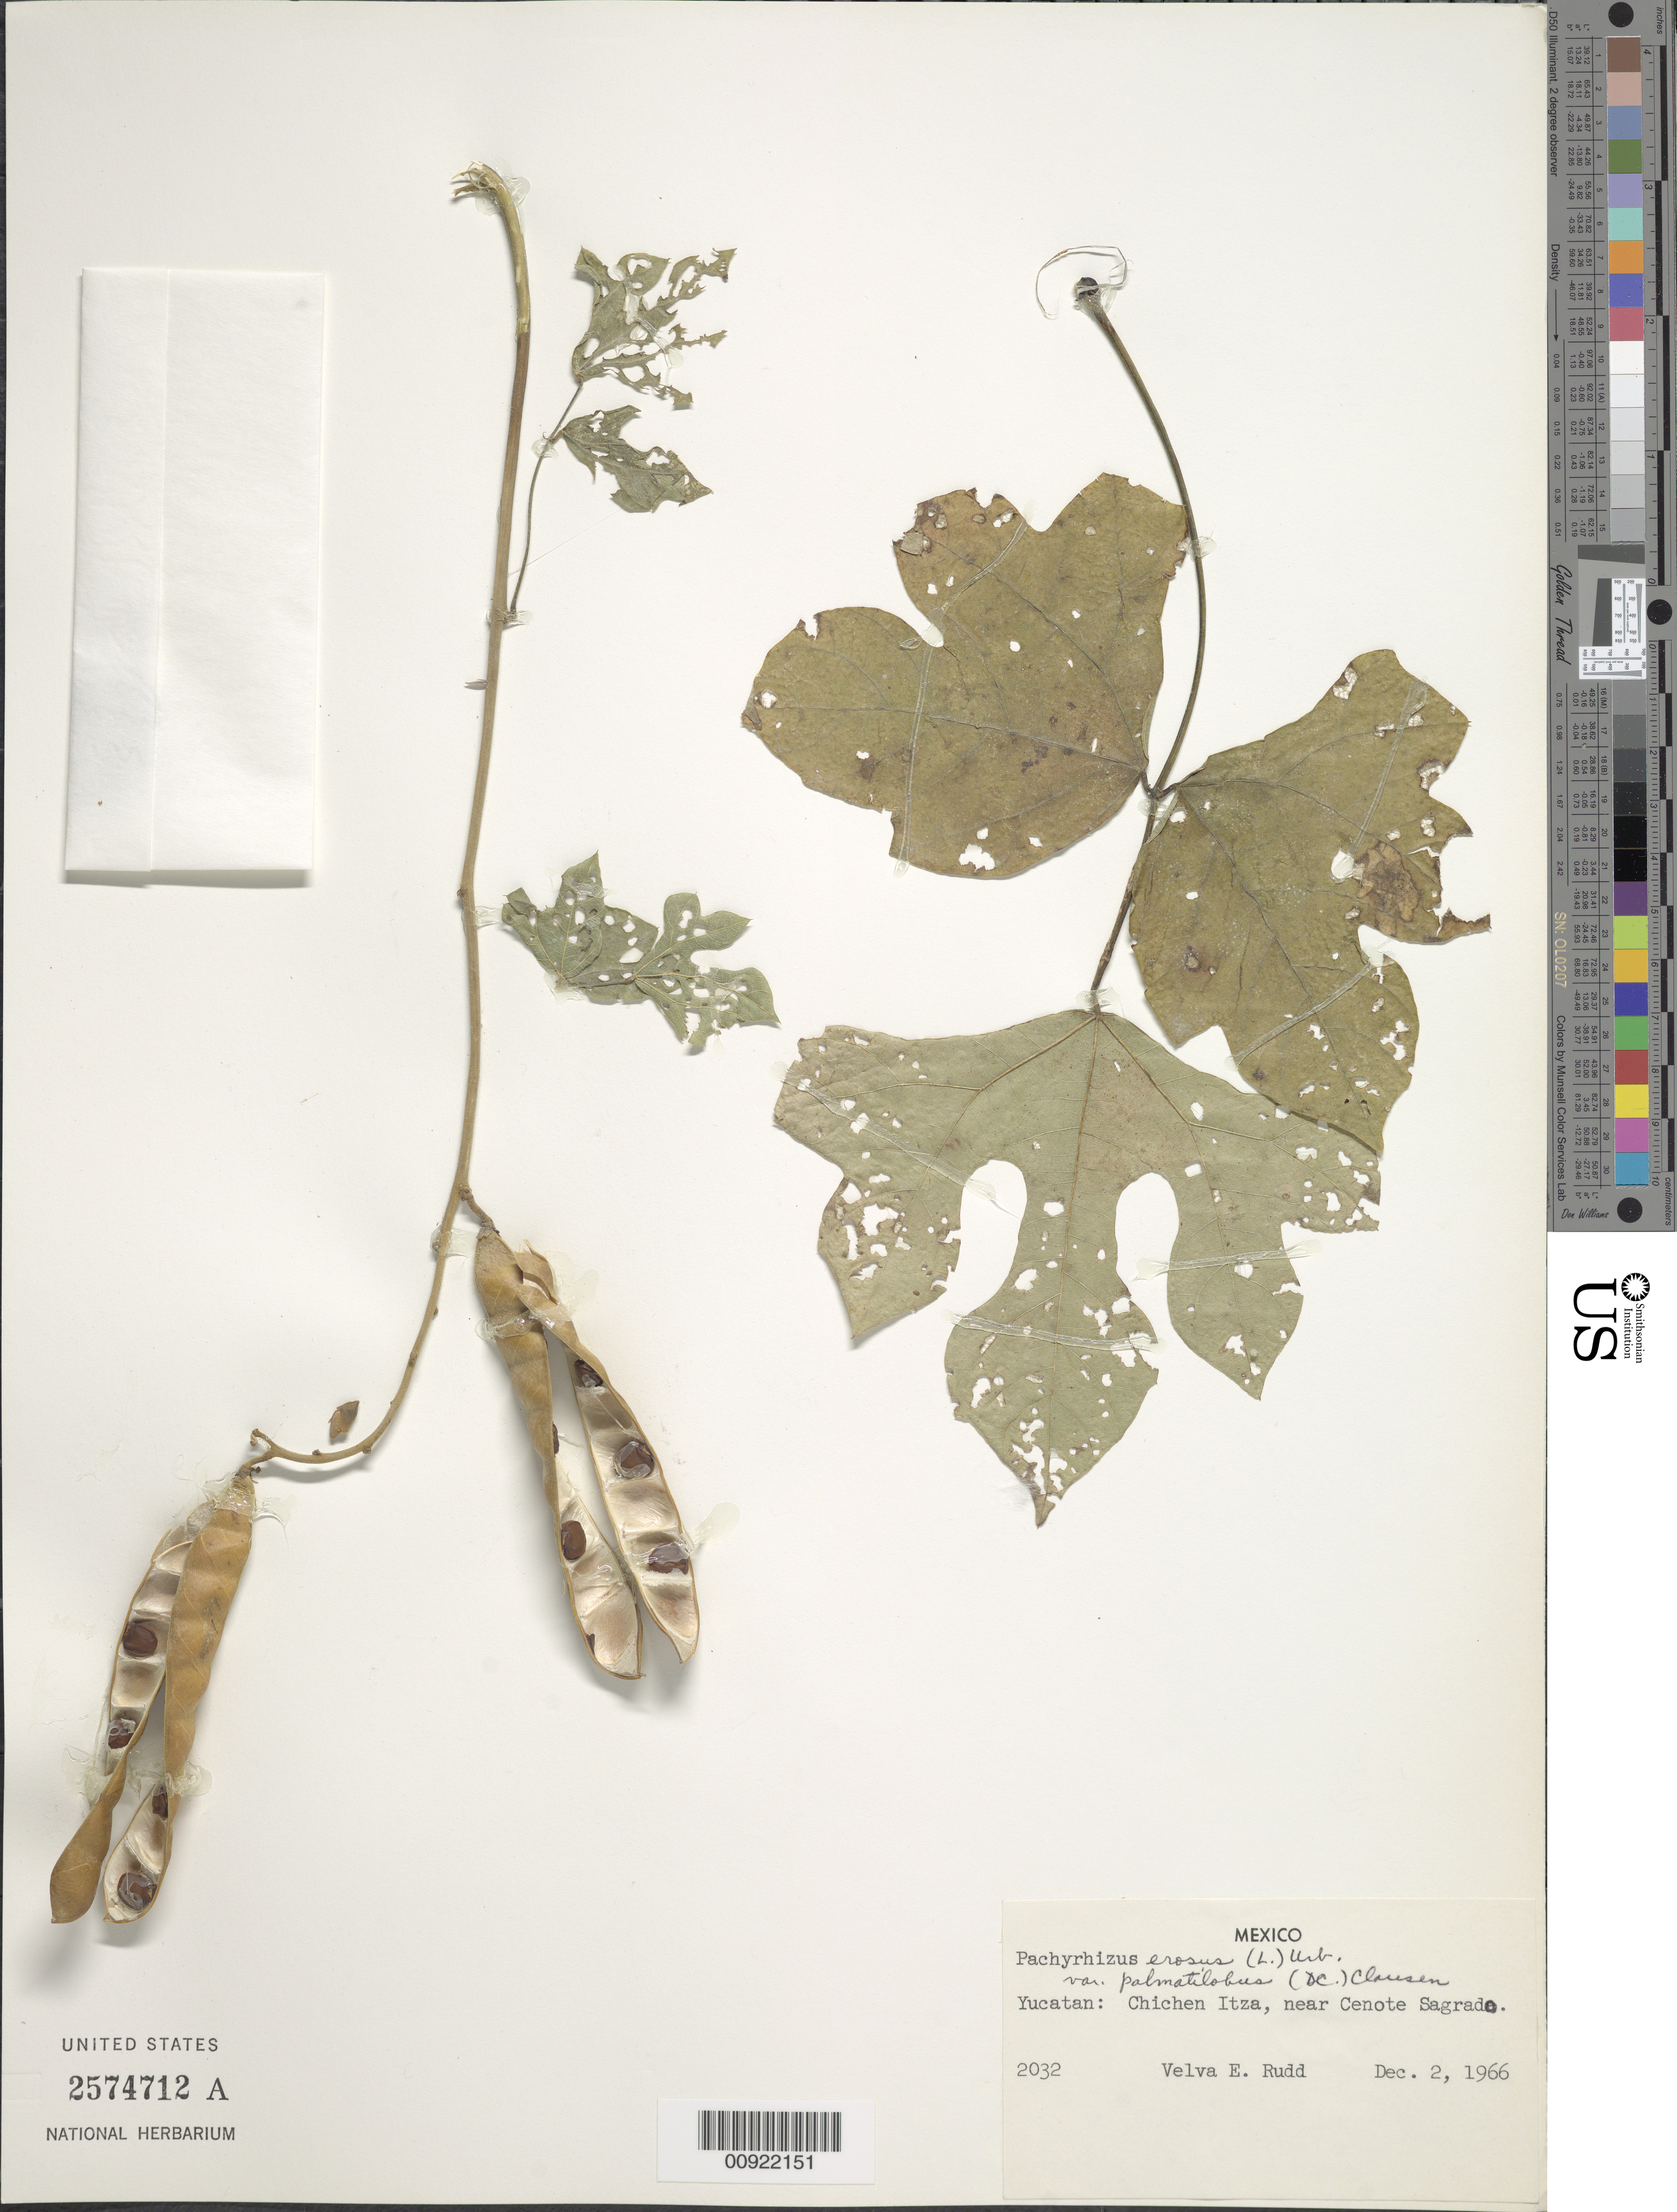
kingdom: Plantae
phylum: Tracheophyta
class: Magnoliopsida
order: Fabales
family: Fabaceae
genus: Pachyrhizus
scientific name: Pachyrhizus erosus var. palmatilobus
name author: (L.) Urb.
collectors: V. E. Rudd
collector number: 2032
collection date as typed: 02 Dec 1966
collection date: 1966-12-02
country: Mexico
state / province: Yucatán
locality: Yucatán: Chichen Itza, near Cenote Sagrado.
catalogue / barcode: US 2574712A